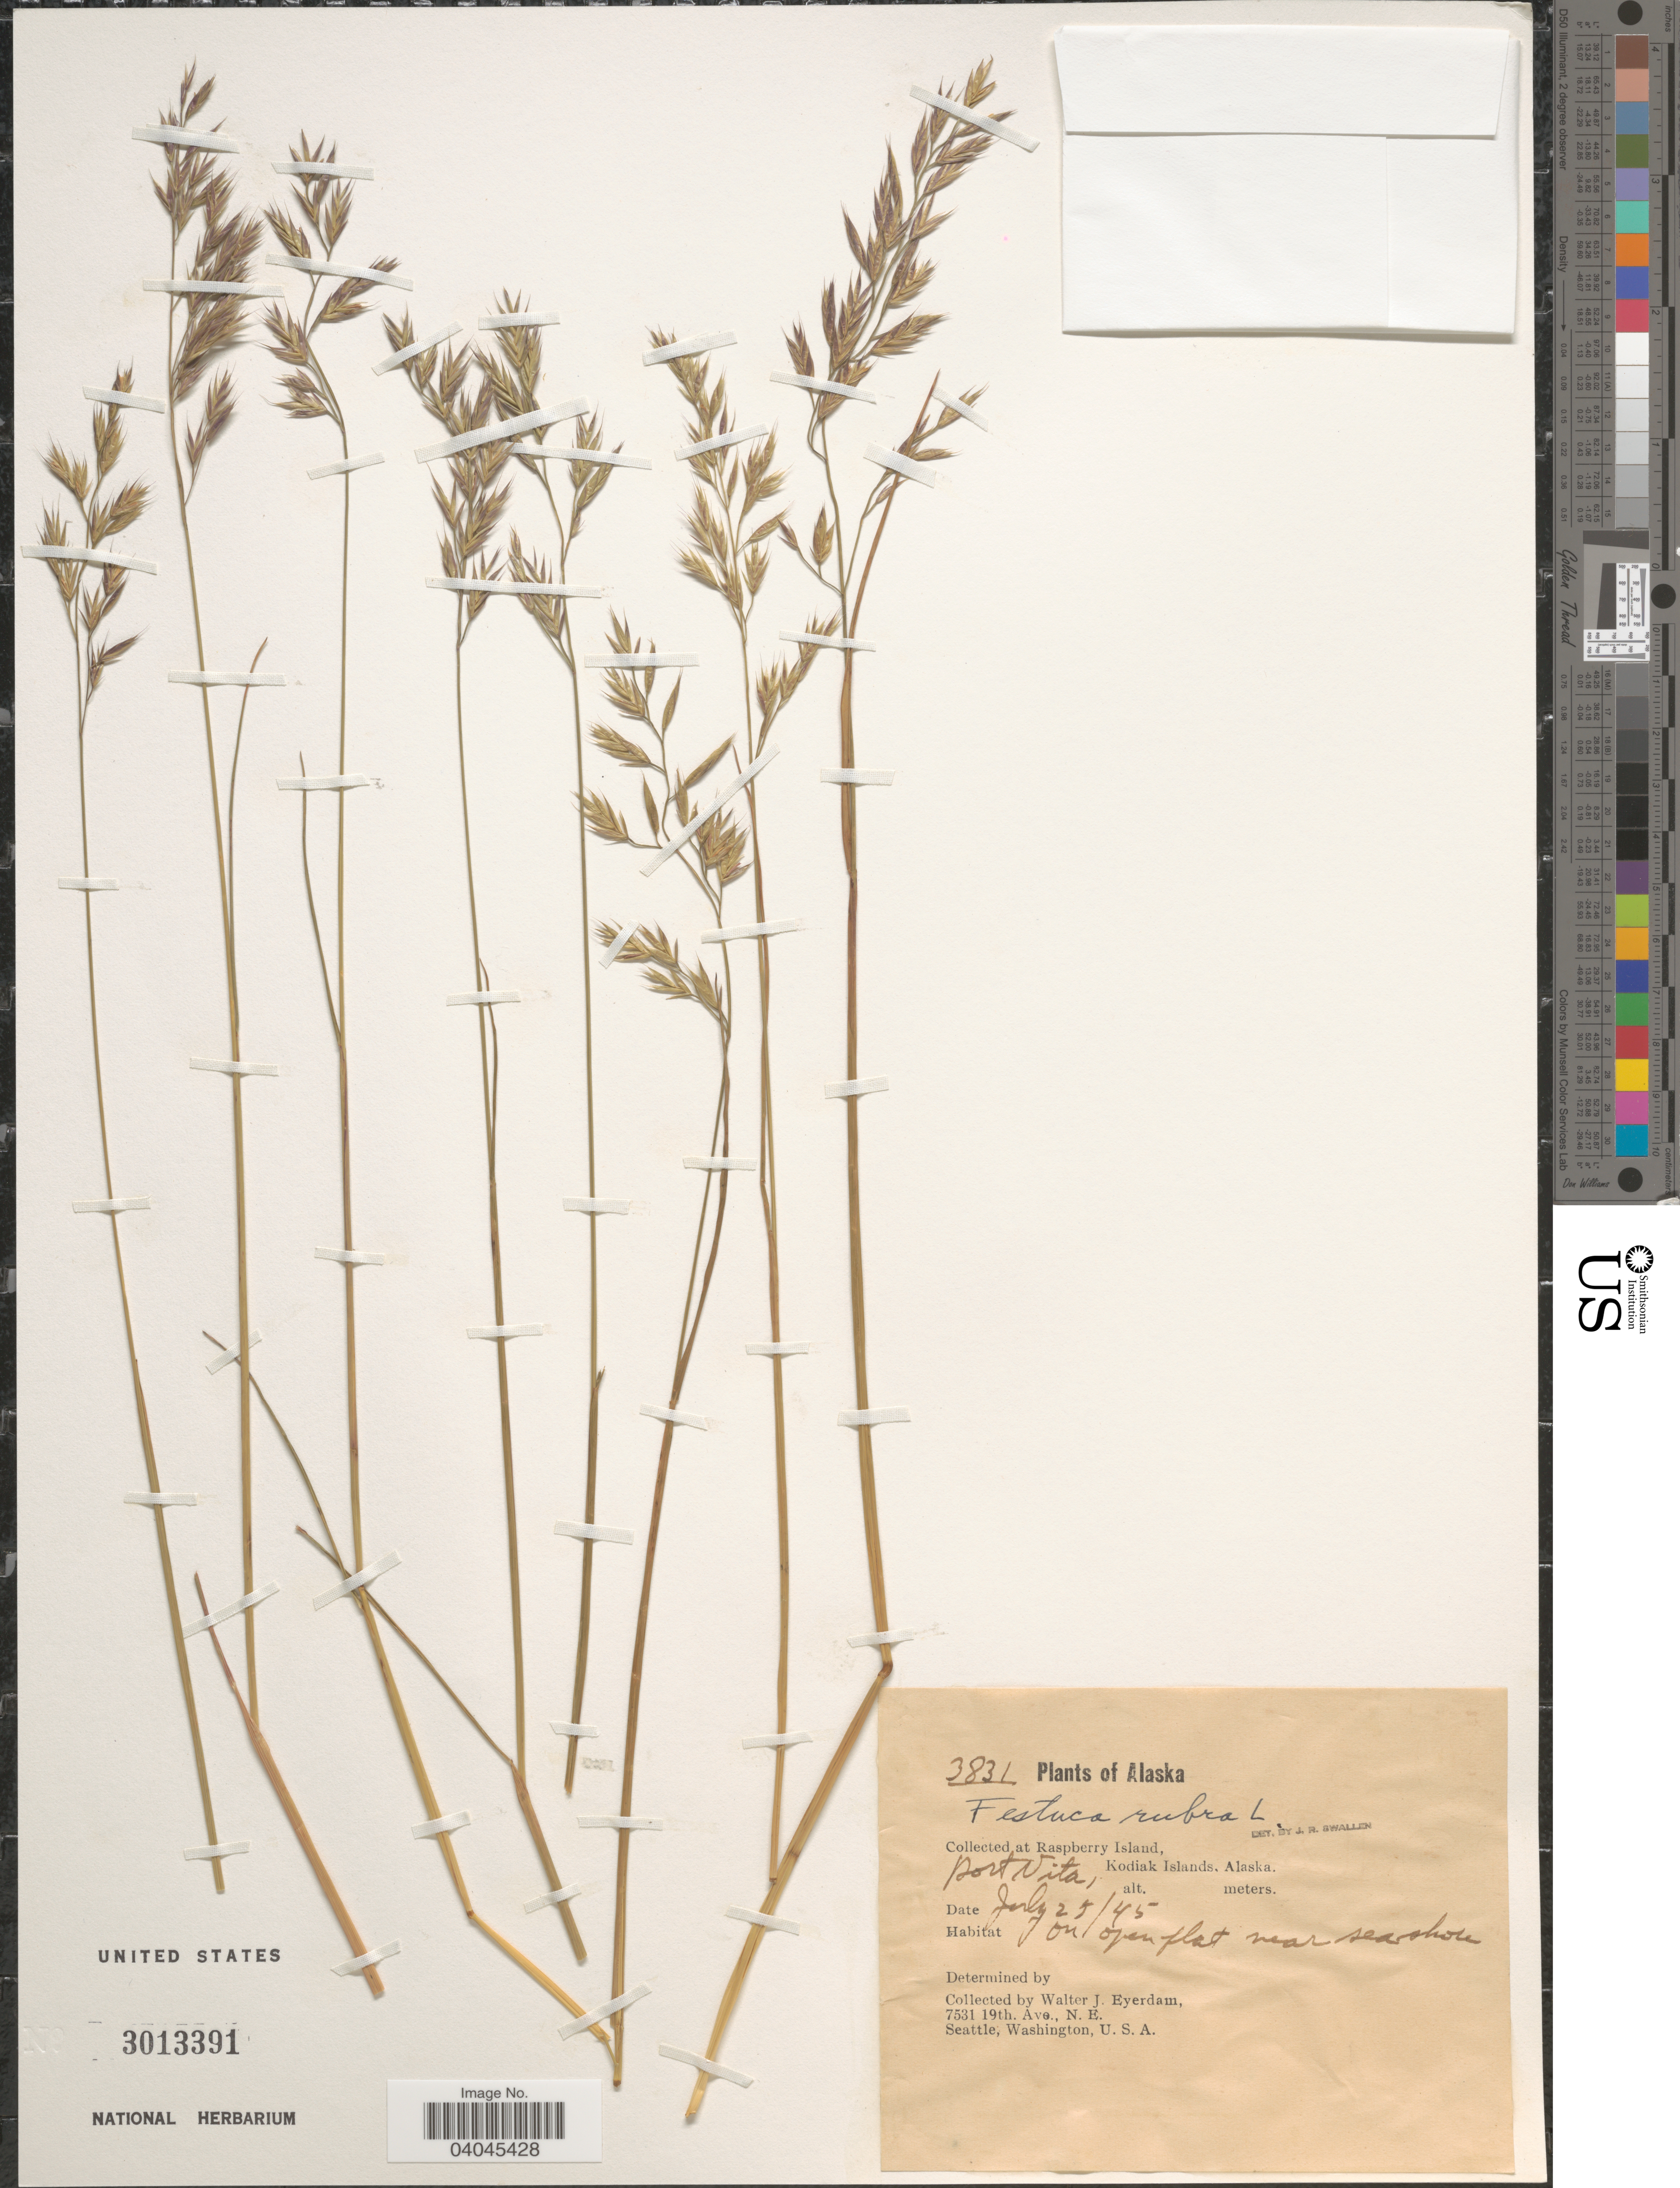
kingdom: Plantae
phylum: Tracheophyta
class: Liliopsida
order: Poales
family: Poaceae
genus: Festuca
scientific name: Festuca rubra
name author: L.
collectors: W. J. Eyerdam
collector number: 3831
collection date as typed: Transcribed d/m/y: 25/7/45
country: United States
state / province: Alaska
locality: At Raspberry Island, Port Vita, Kodiak Islands.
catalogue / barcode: US 3013391